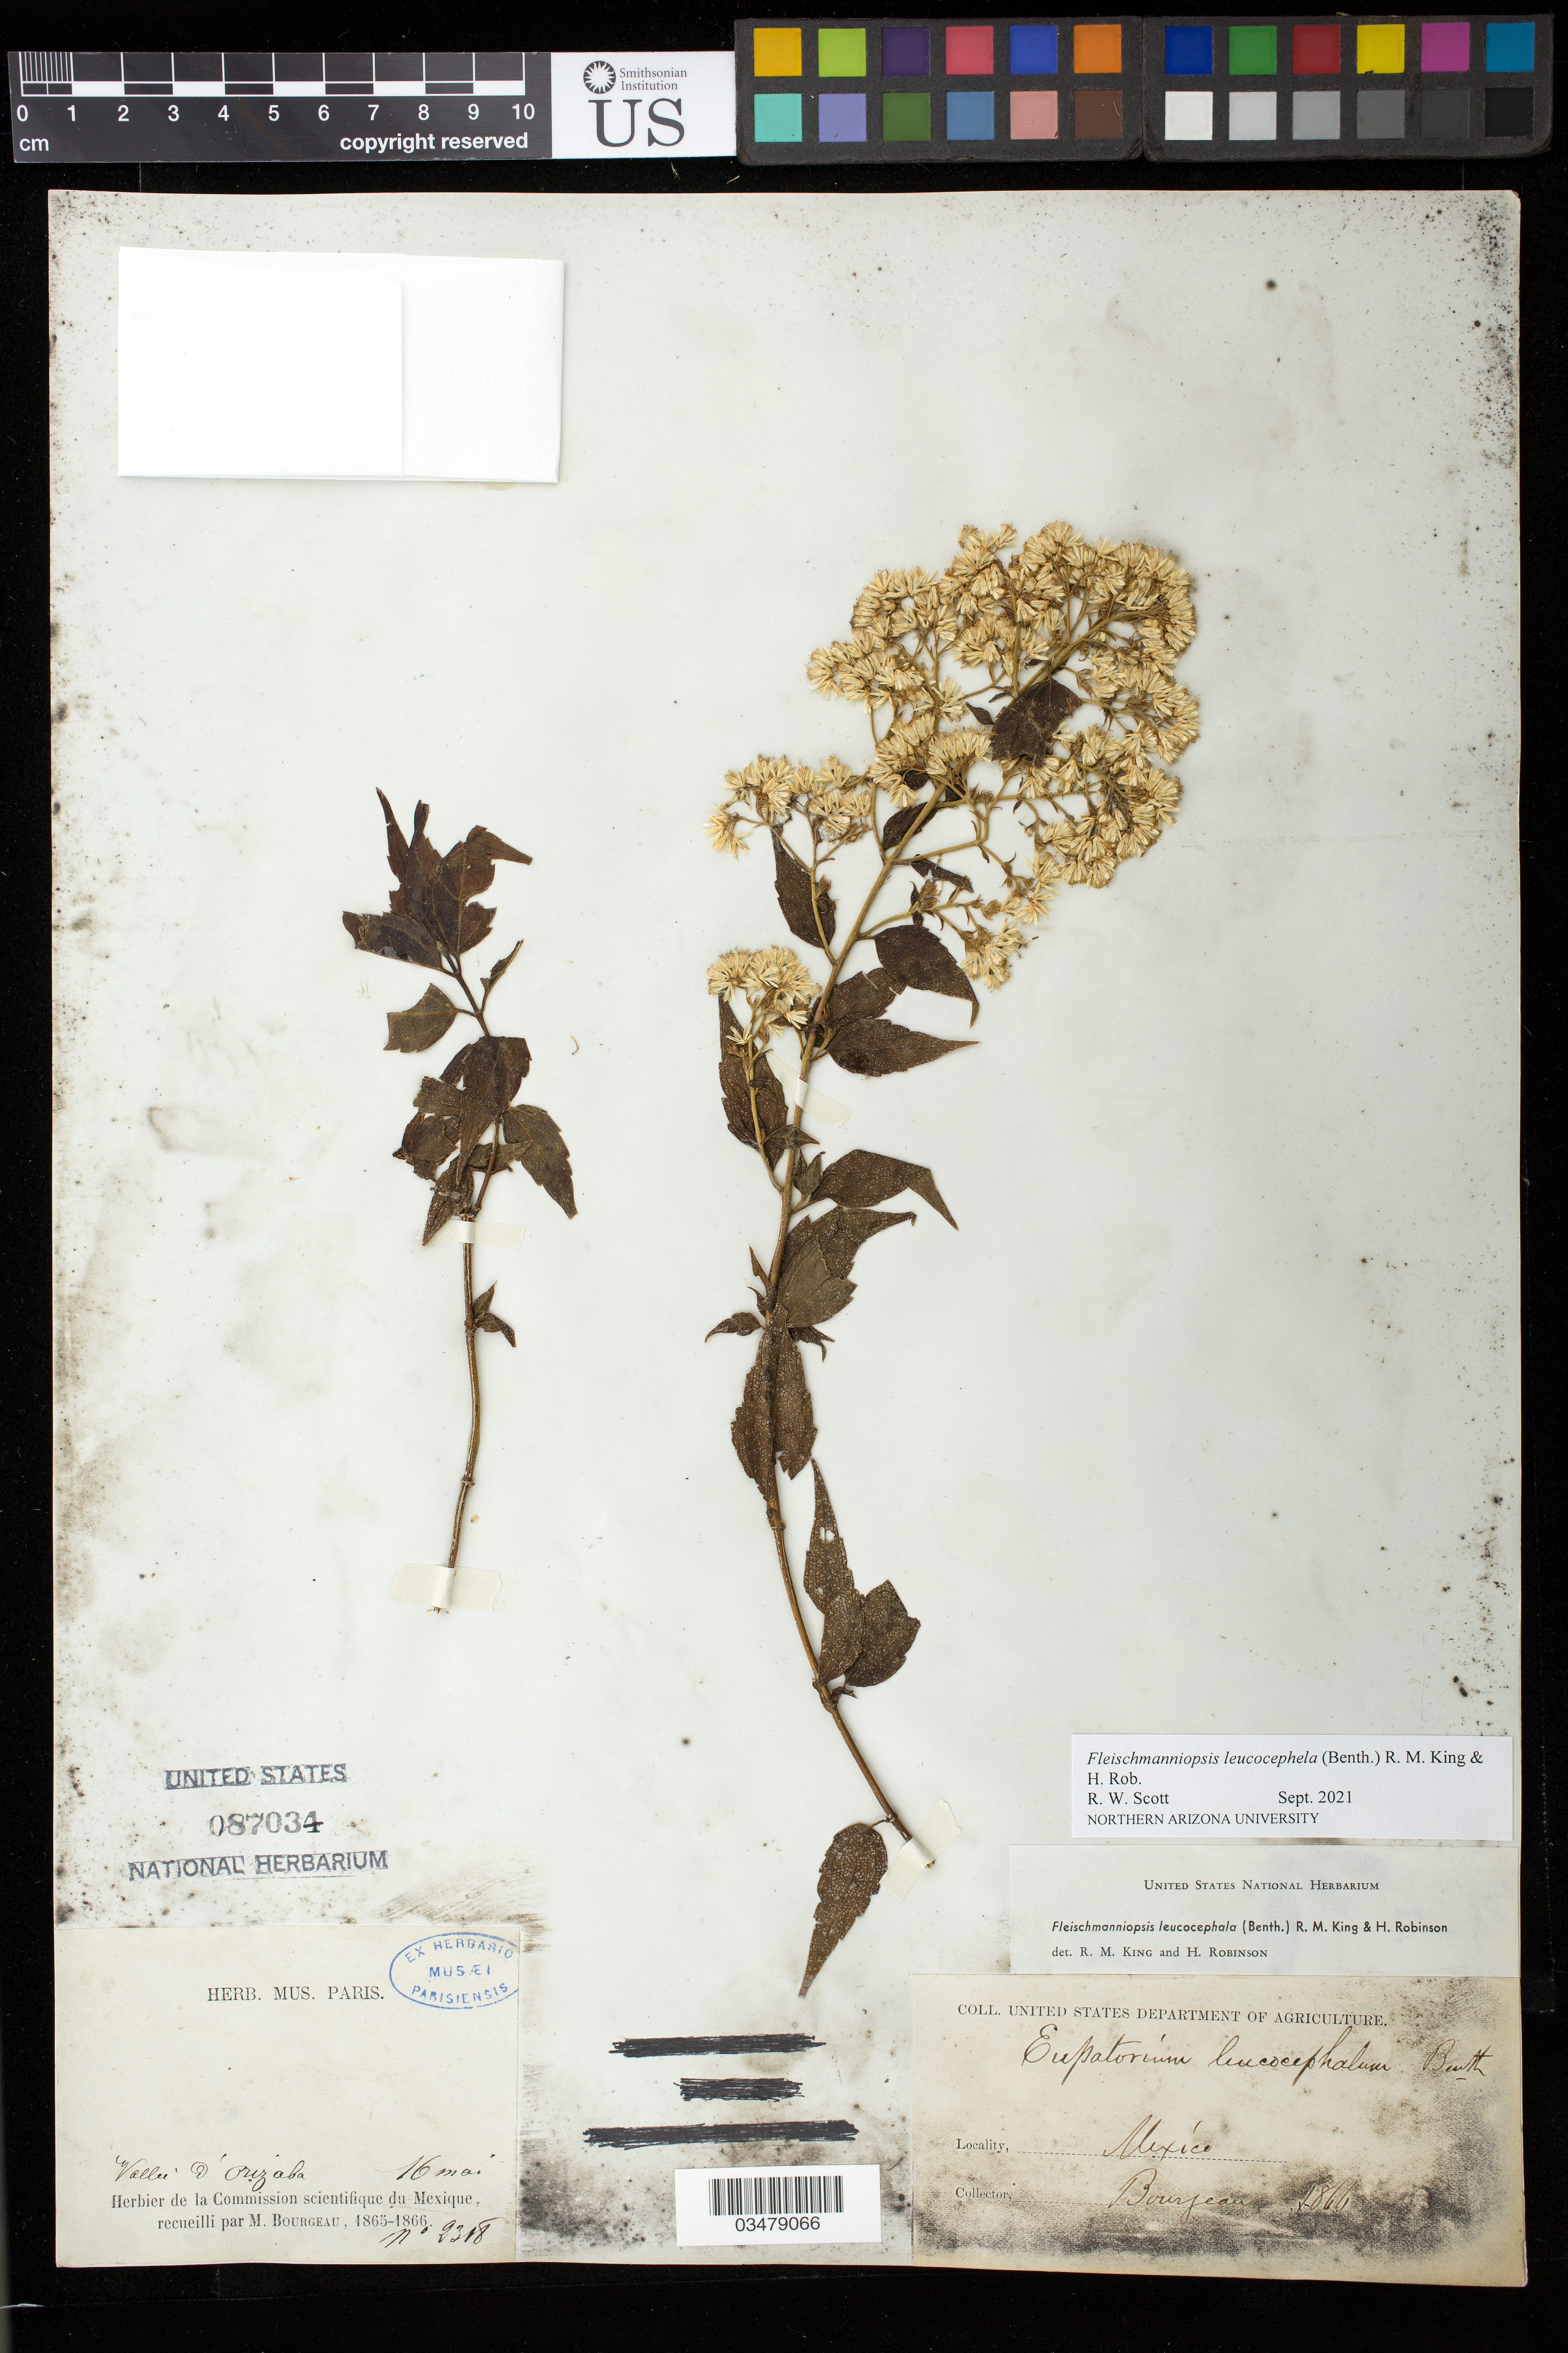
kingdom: Plantae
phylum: Tracheophyta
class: Magnoliopsida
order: Asterales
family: Asteraceae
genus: Fleischmanniopsis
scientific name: Fleischmanniopsis leucocephala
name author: (Benth.) R.M. King & H. Rob.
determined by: Scott, R. W.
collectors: M. Bourgeau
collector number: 2318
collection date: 1865/1866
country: Mexico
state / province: Veracruz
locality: Région d'Orizaba.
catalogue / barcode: US 87034